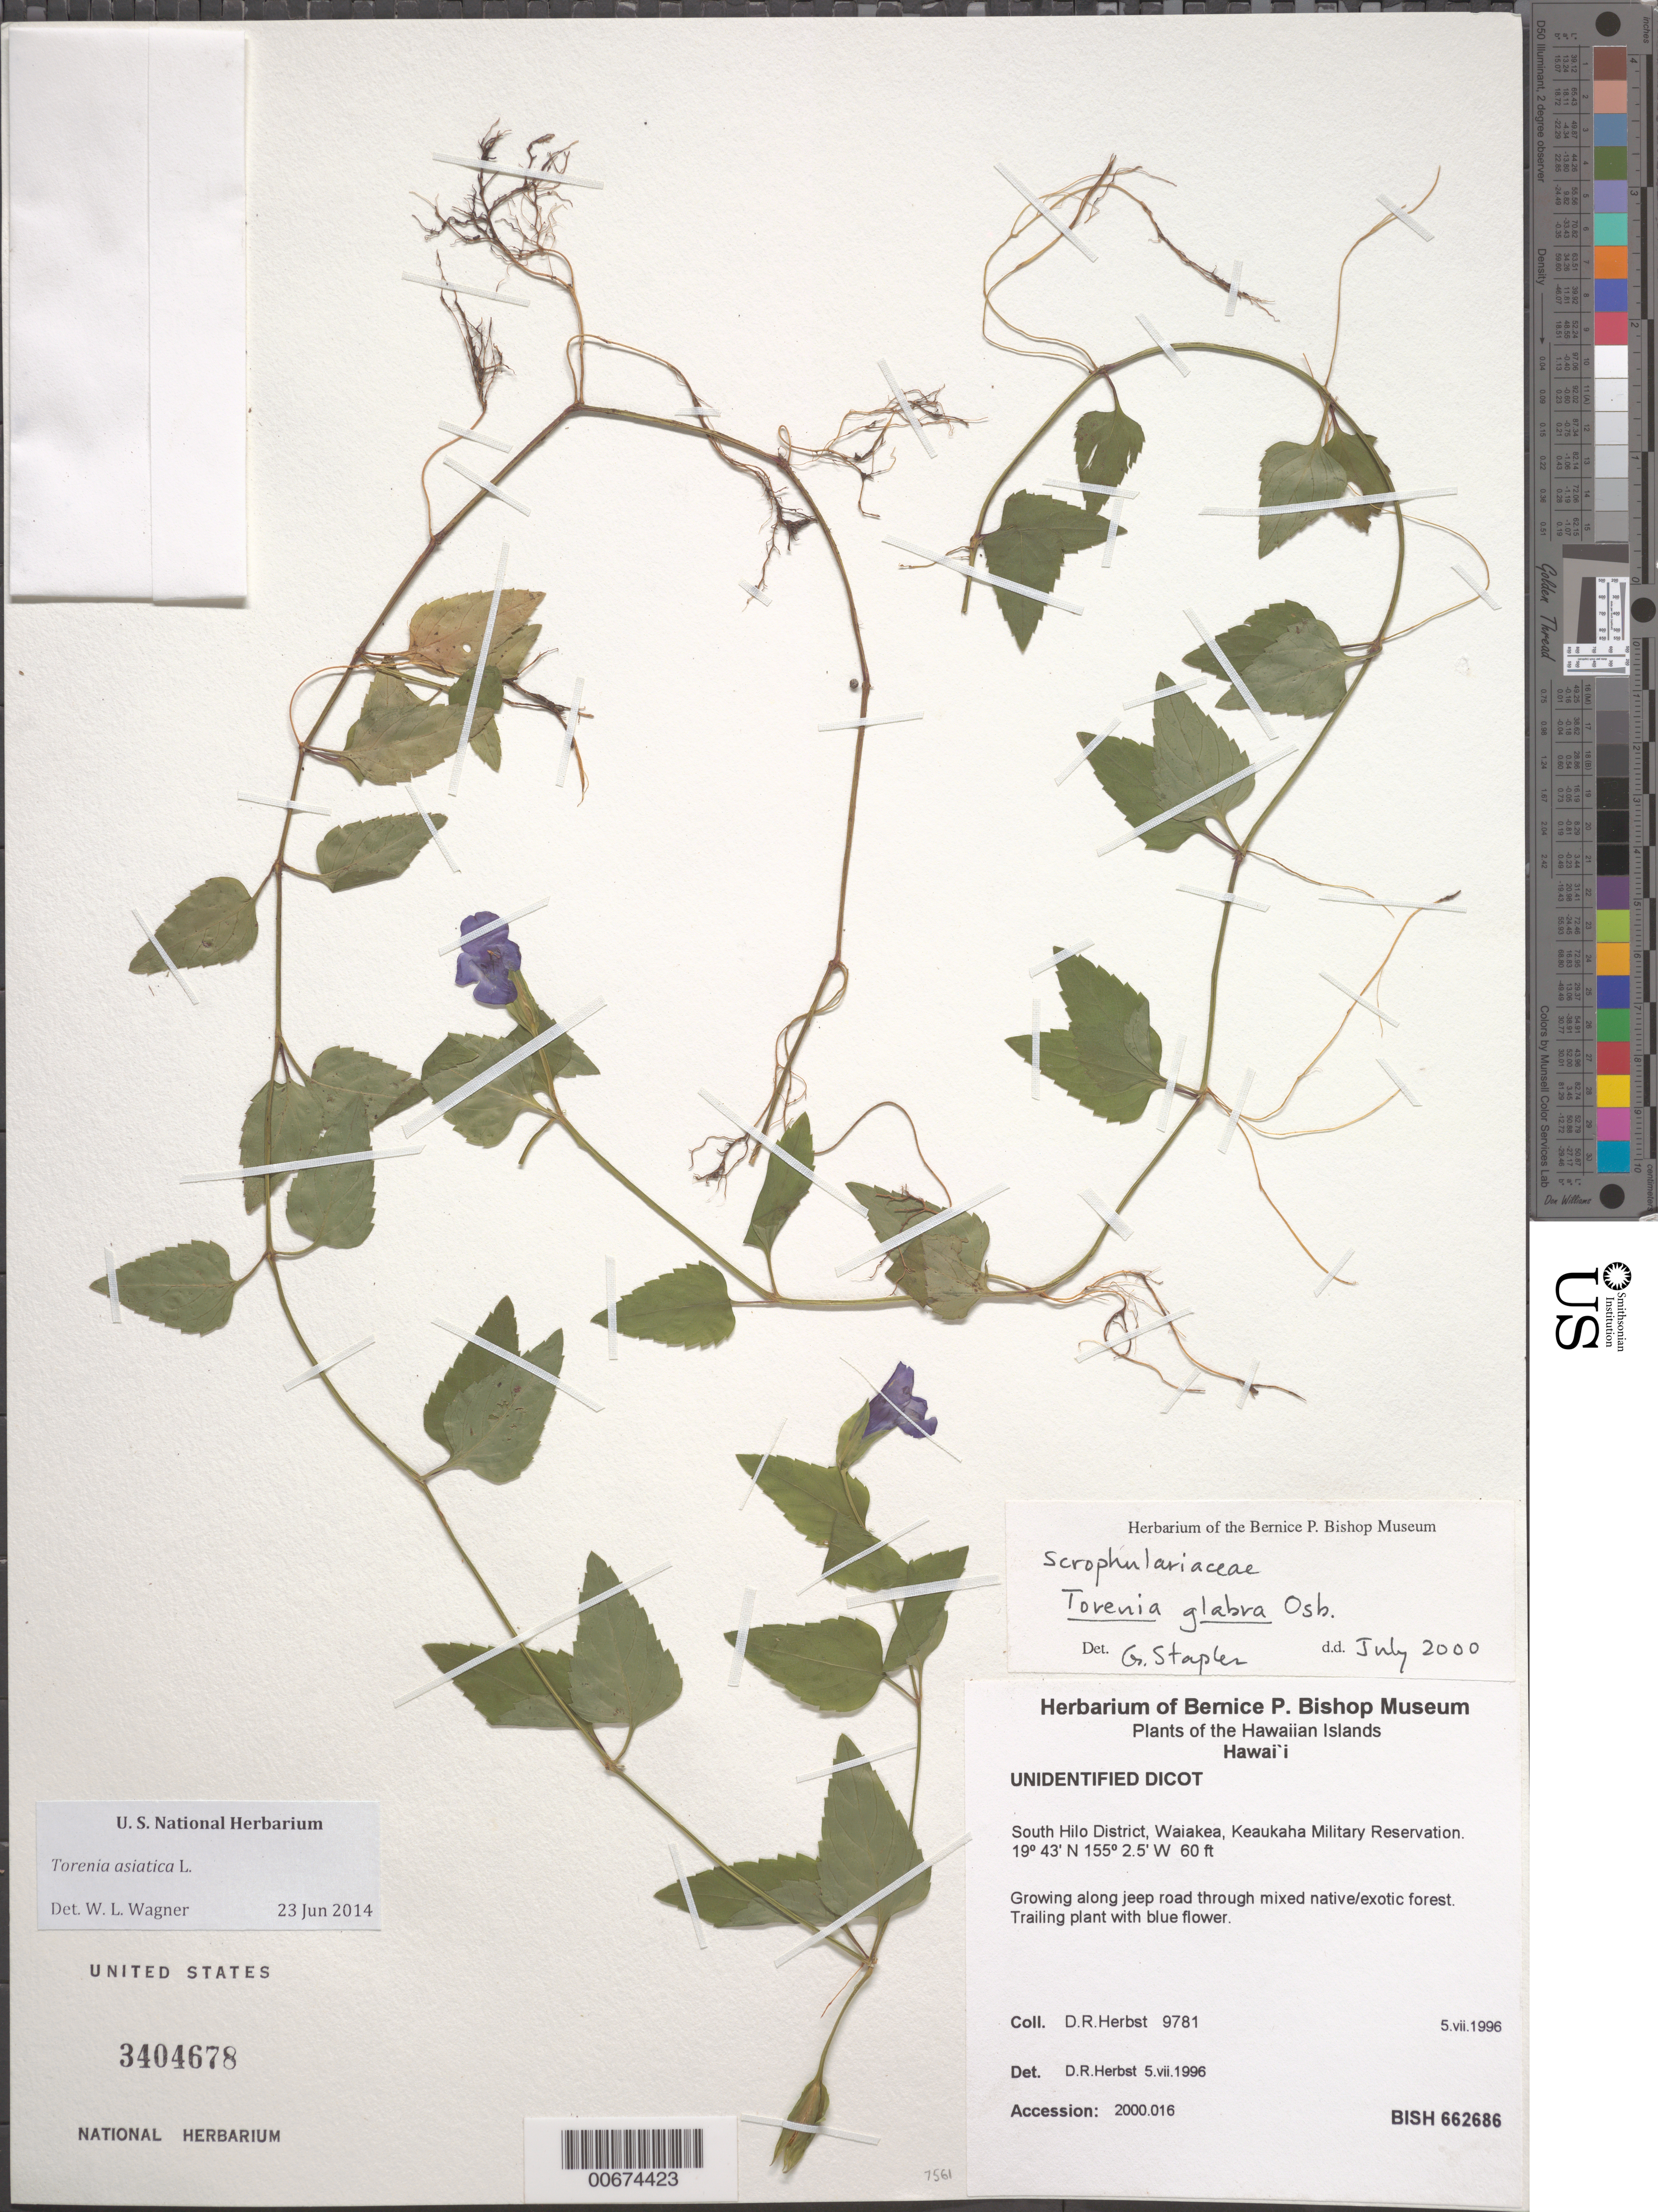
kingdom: Plantae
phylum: Tracheophyta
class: Magnoliopsida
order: Lamiales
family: Linderniaceae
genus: Torenia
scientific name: Torenia asiatica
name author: L.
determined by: Wagner, W. L., (BOT), Smithsonian Institution - National Museum of Natural History (UNITED STATES)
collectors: D. R. Herbst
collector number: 9781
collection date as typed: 5 Jul 1996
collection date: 1996-07-05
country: United States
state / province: Hawaii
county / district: Hawaii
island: Hawaii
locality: South Hilo Distr., Waiakea, Keaukaha Military Reservation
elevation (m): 18.3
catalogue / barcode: US 3404678